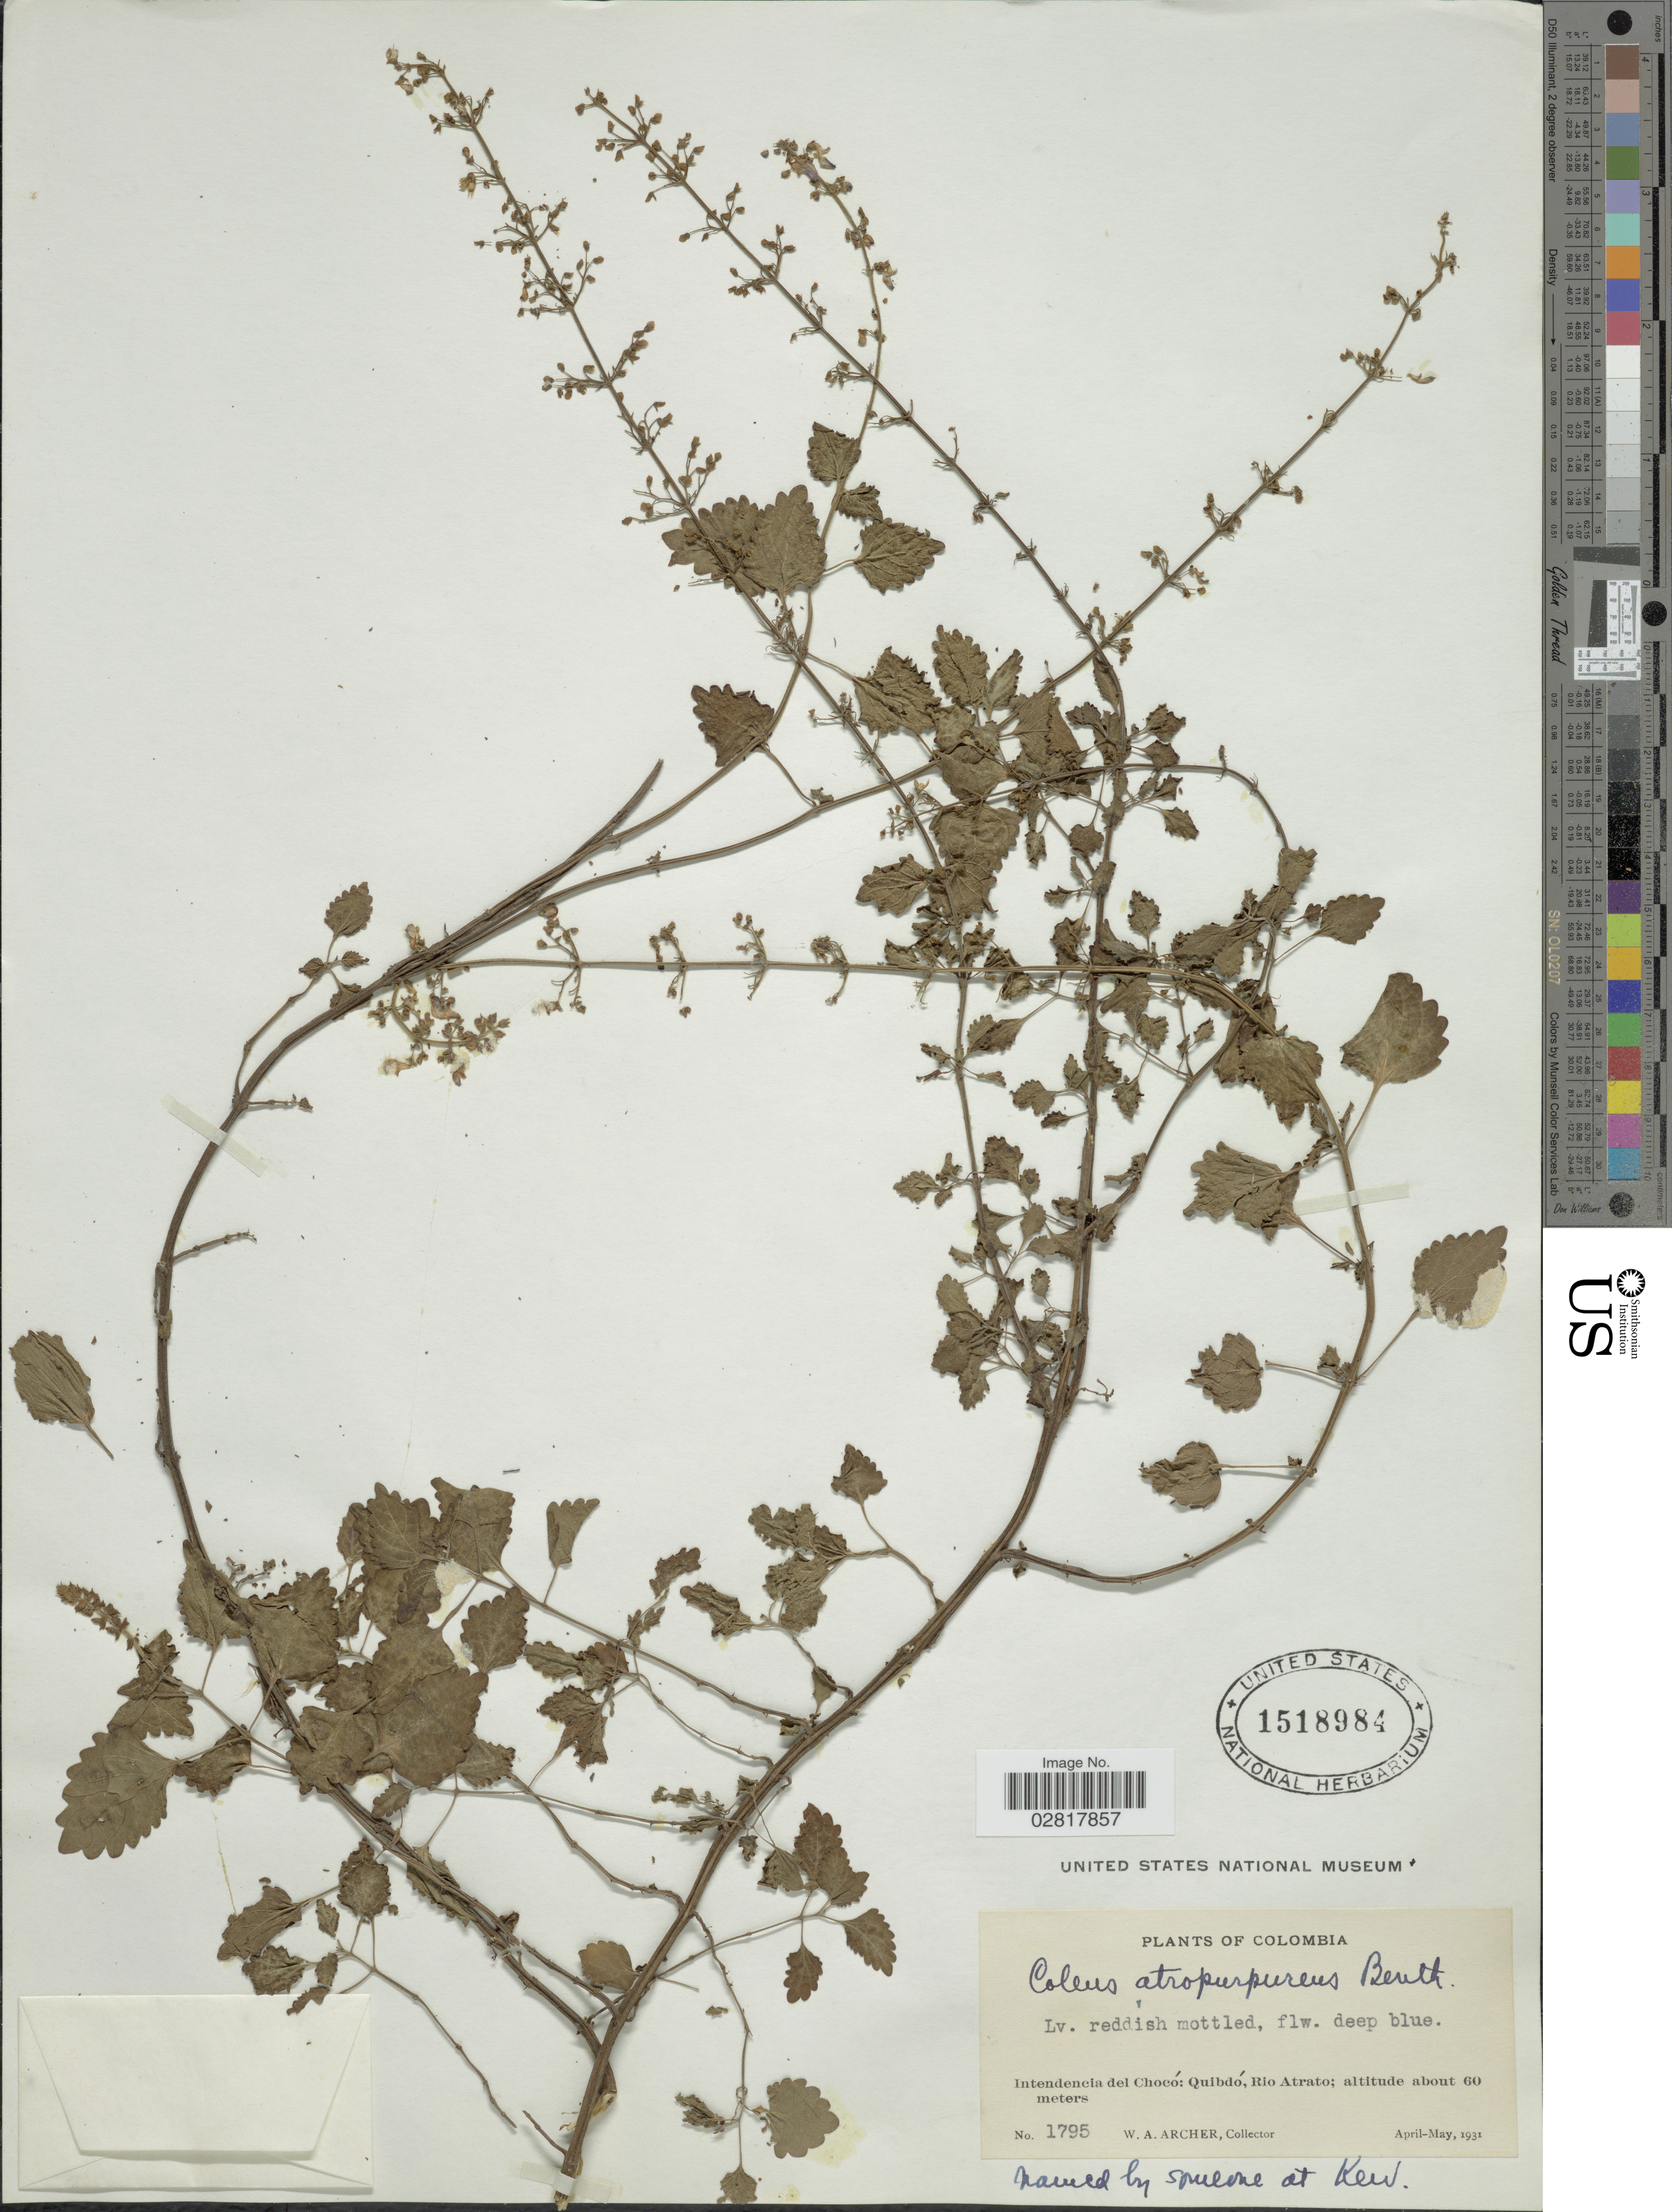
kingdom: Plantae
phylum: Tracheophyta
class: Magnoliopsida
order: Lamiales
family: Lamiaceae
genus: Plectranthus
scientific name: Plectranthus scutellarioides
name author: (L.) R. Br.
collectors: W. A. Archer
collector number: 1795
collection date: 1931-04/1931-05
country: Colombia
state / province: Chocó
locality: Intendencia del Chocó: Quibdó, Rio Atrato.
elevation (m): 60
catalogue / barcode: US 1518984